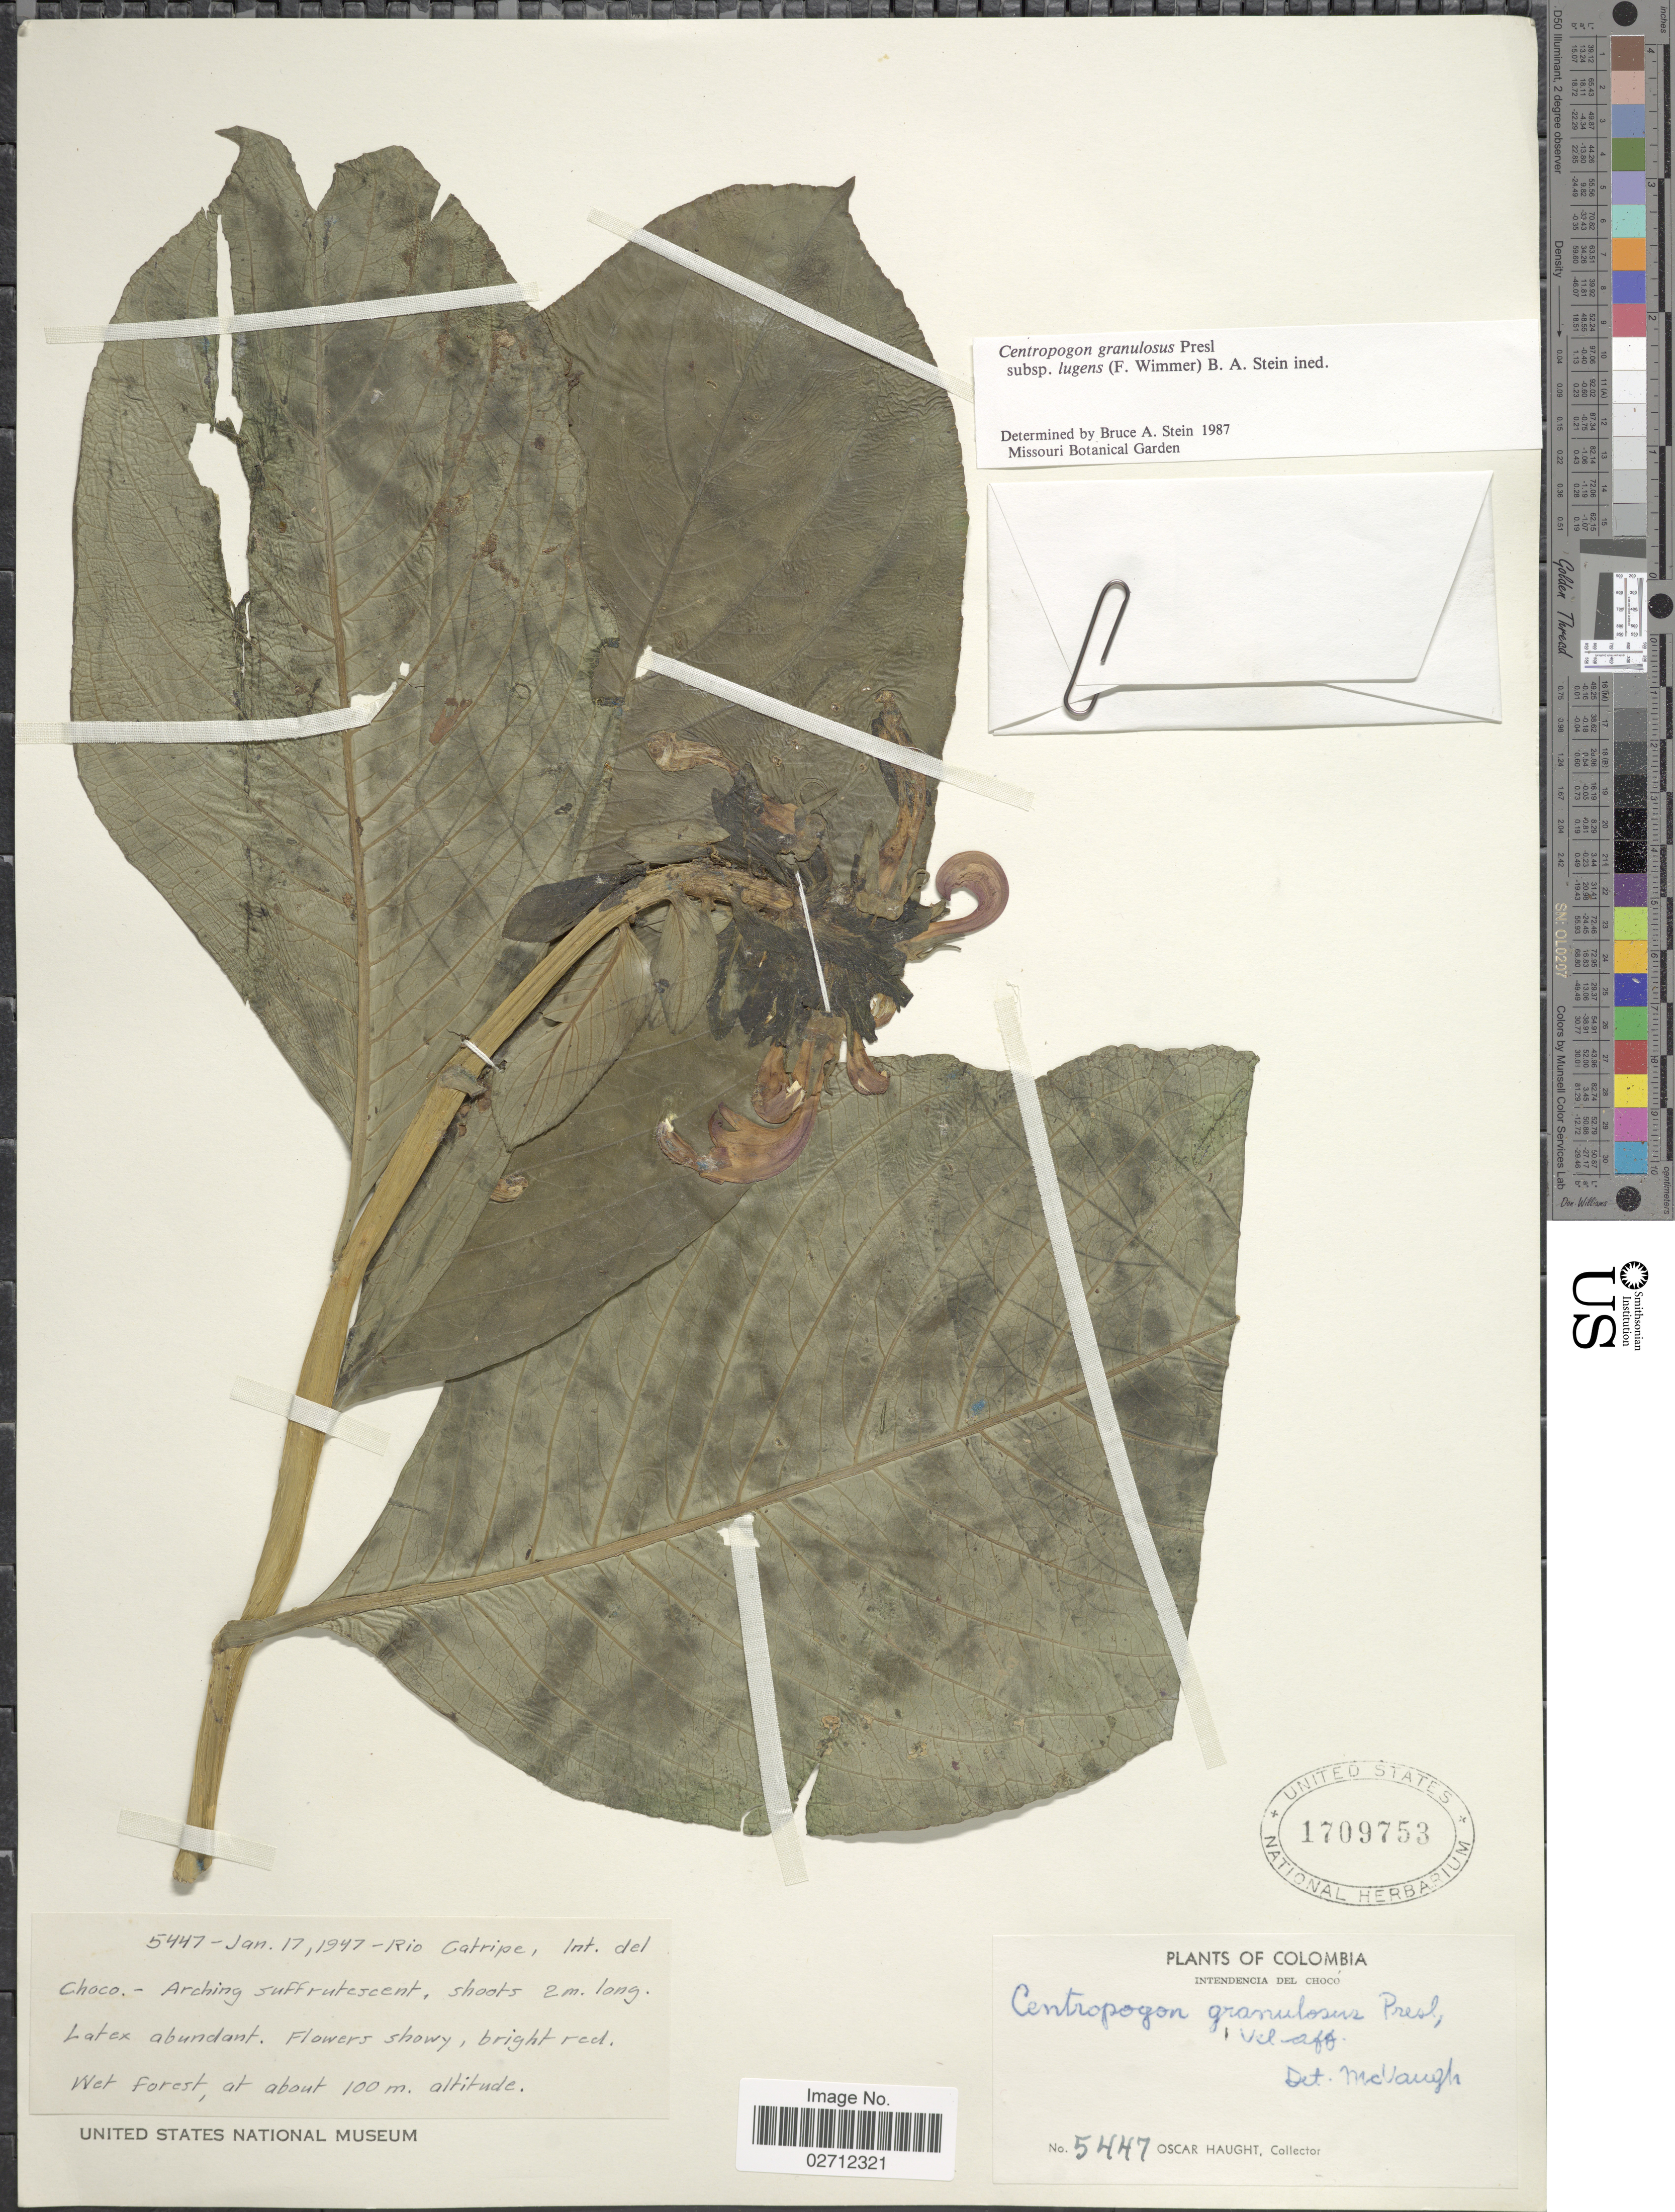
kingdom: Plantae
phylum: Tracheophyta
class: Magnoliopsida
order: Asterales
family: Campanulaceae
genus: Centropogon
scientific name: Centropogon granulosus subsp. lugens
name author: B.A. Stein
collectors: O. Haught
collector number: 5447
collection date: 1947-01-17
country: Colombia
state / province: Chocó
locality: Intendencia del Chocó, Rio Catripe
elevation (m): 100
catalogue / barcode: US 1709753